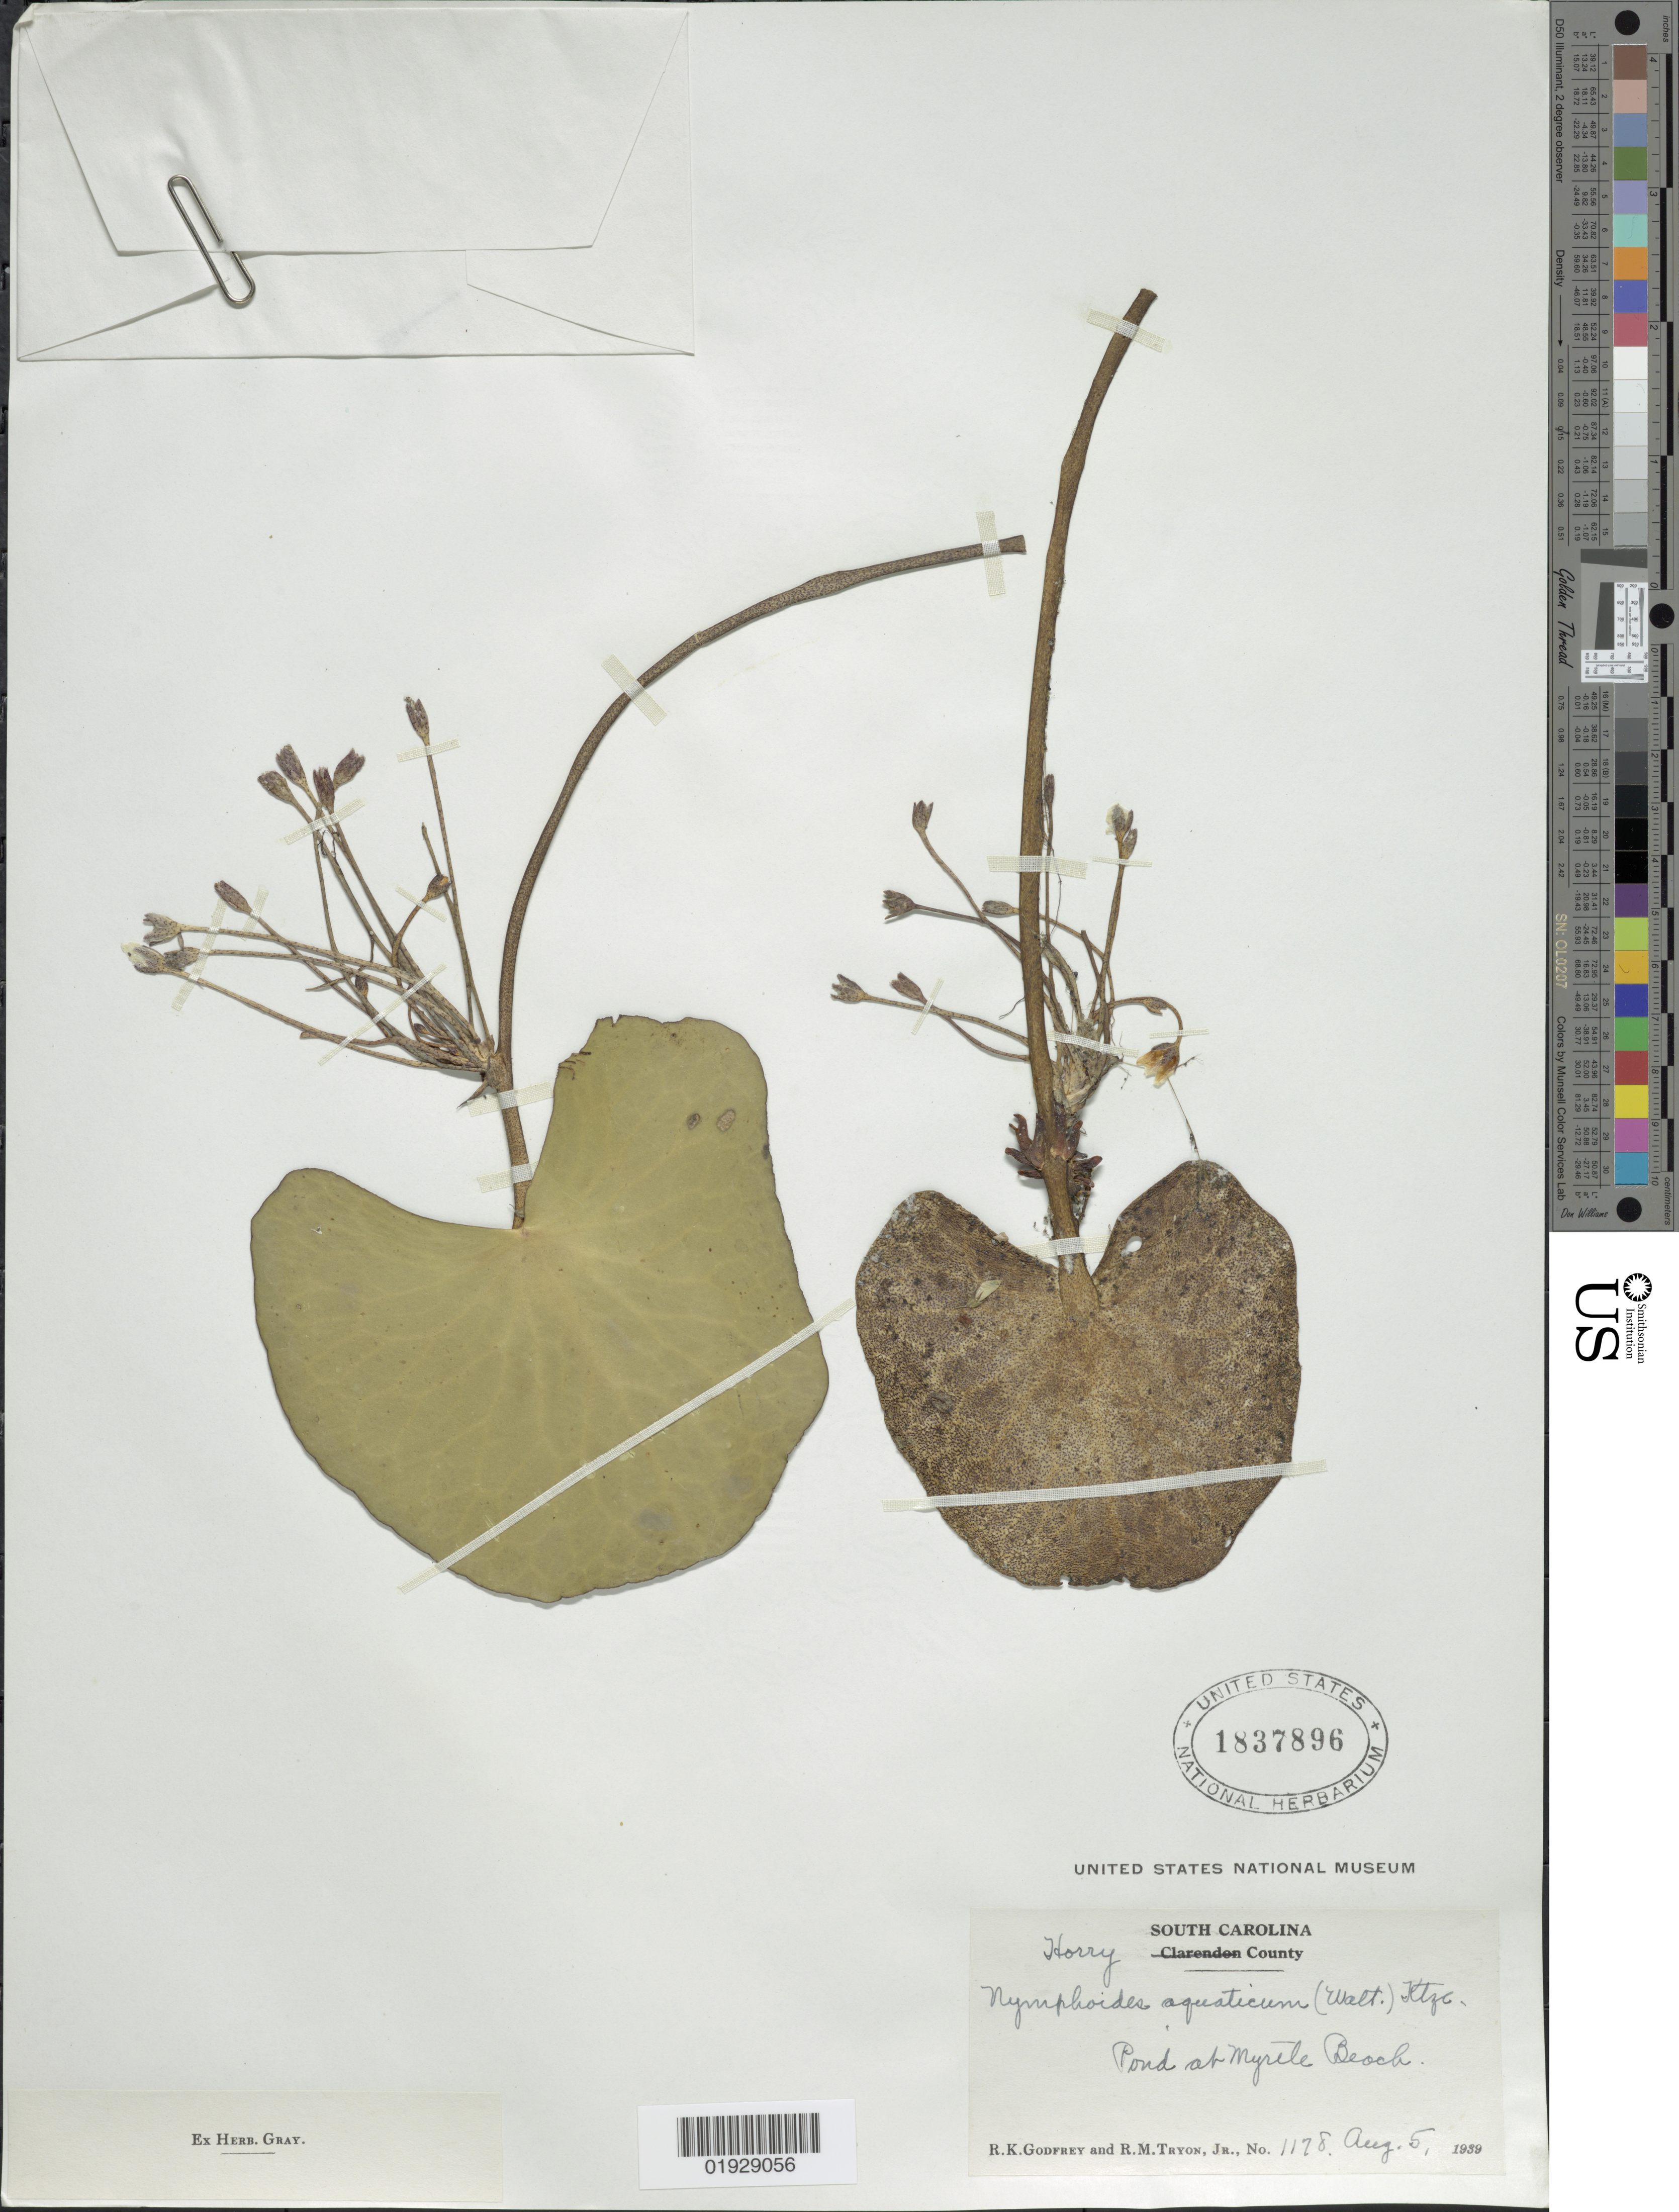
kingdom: Plantae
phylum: Tracheophyta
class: Magnoliopsida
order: Asterales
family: Menyanthaceae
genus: Nymphoides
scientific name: Nymphoides aquatica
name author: (J.F. Gmel.) Kuntze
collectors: R. K. Godfrey & R. M. Tryon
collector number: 1178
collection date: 1939-08-05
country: United States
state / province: South Carolina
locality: Horry County, Pond at Myrtle Beach.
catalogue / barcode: US 1837896